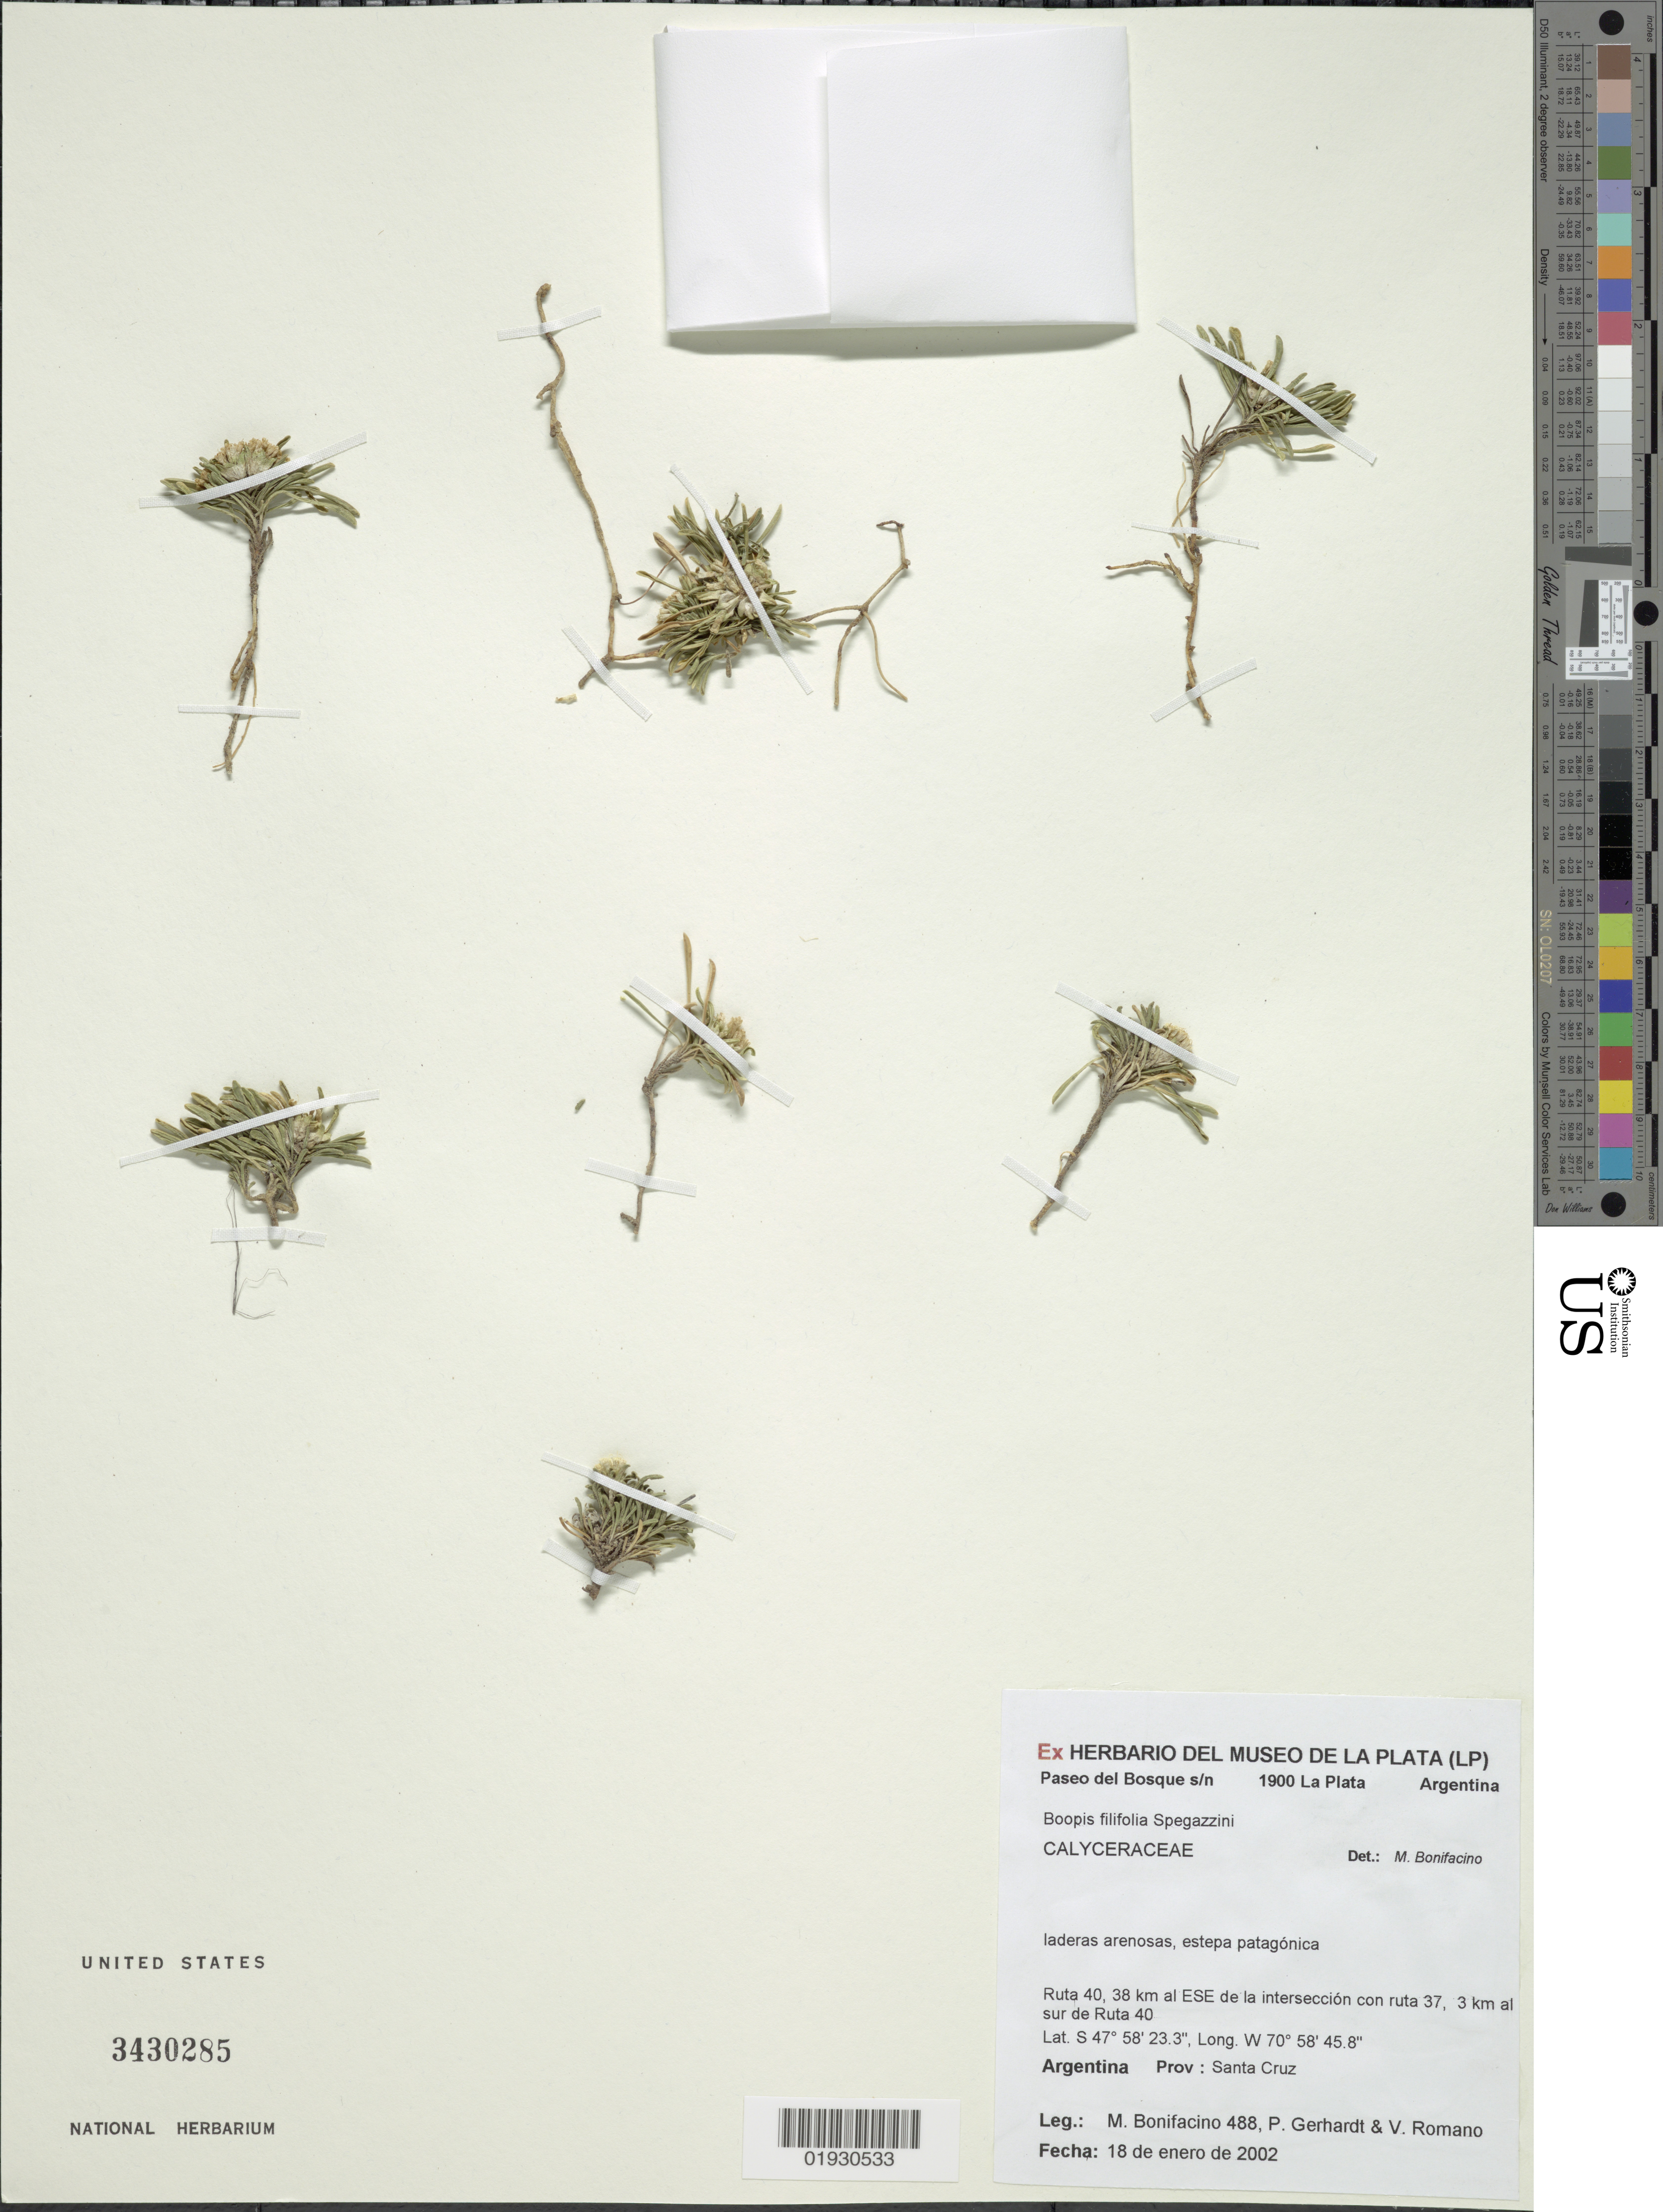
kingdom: Plantae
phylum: Tracheophyta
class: Magnoliopsida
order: Asterales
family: Calyceraceae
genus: Boopis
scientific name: Boopis filifolia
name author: Speg.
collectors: M. Bonifacino, P. Gerhardt & V. Romano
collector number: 0488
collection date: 2002-01-18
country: Argentina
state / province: Santa Cruz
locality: Ruta 40, 38 km al ESE de la intersección con ruta 37, 3 km al sur de Ruta 40. Prov: Santa Cruz.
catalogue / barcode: US 3430285